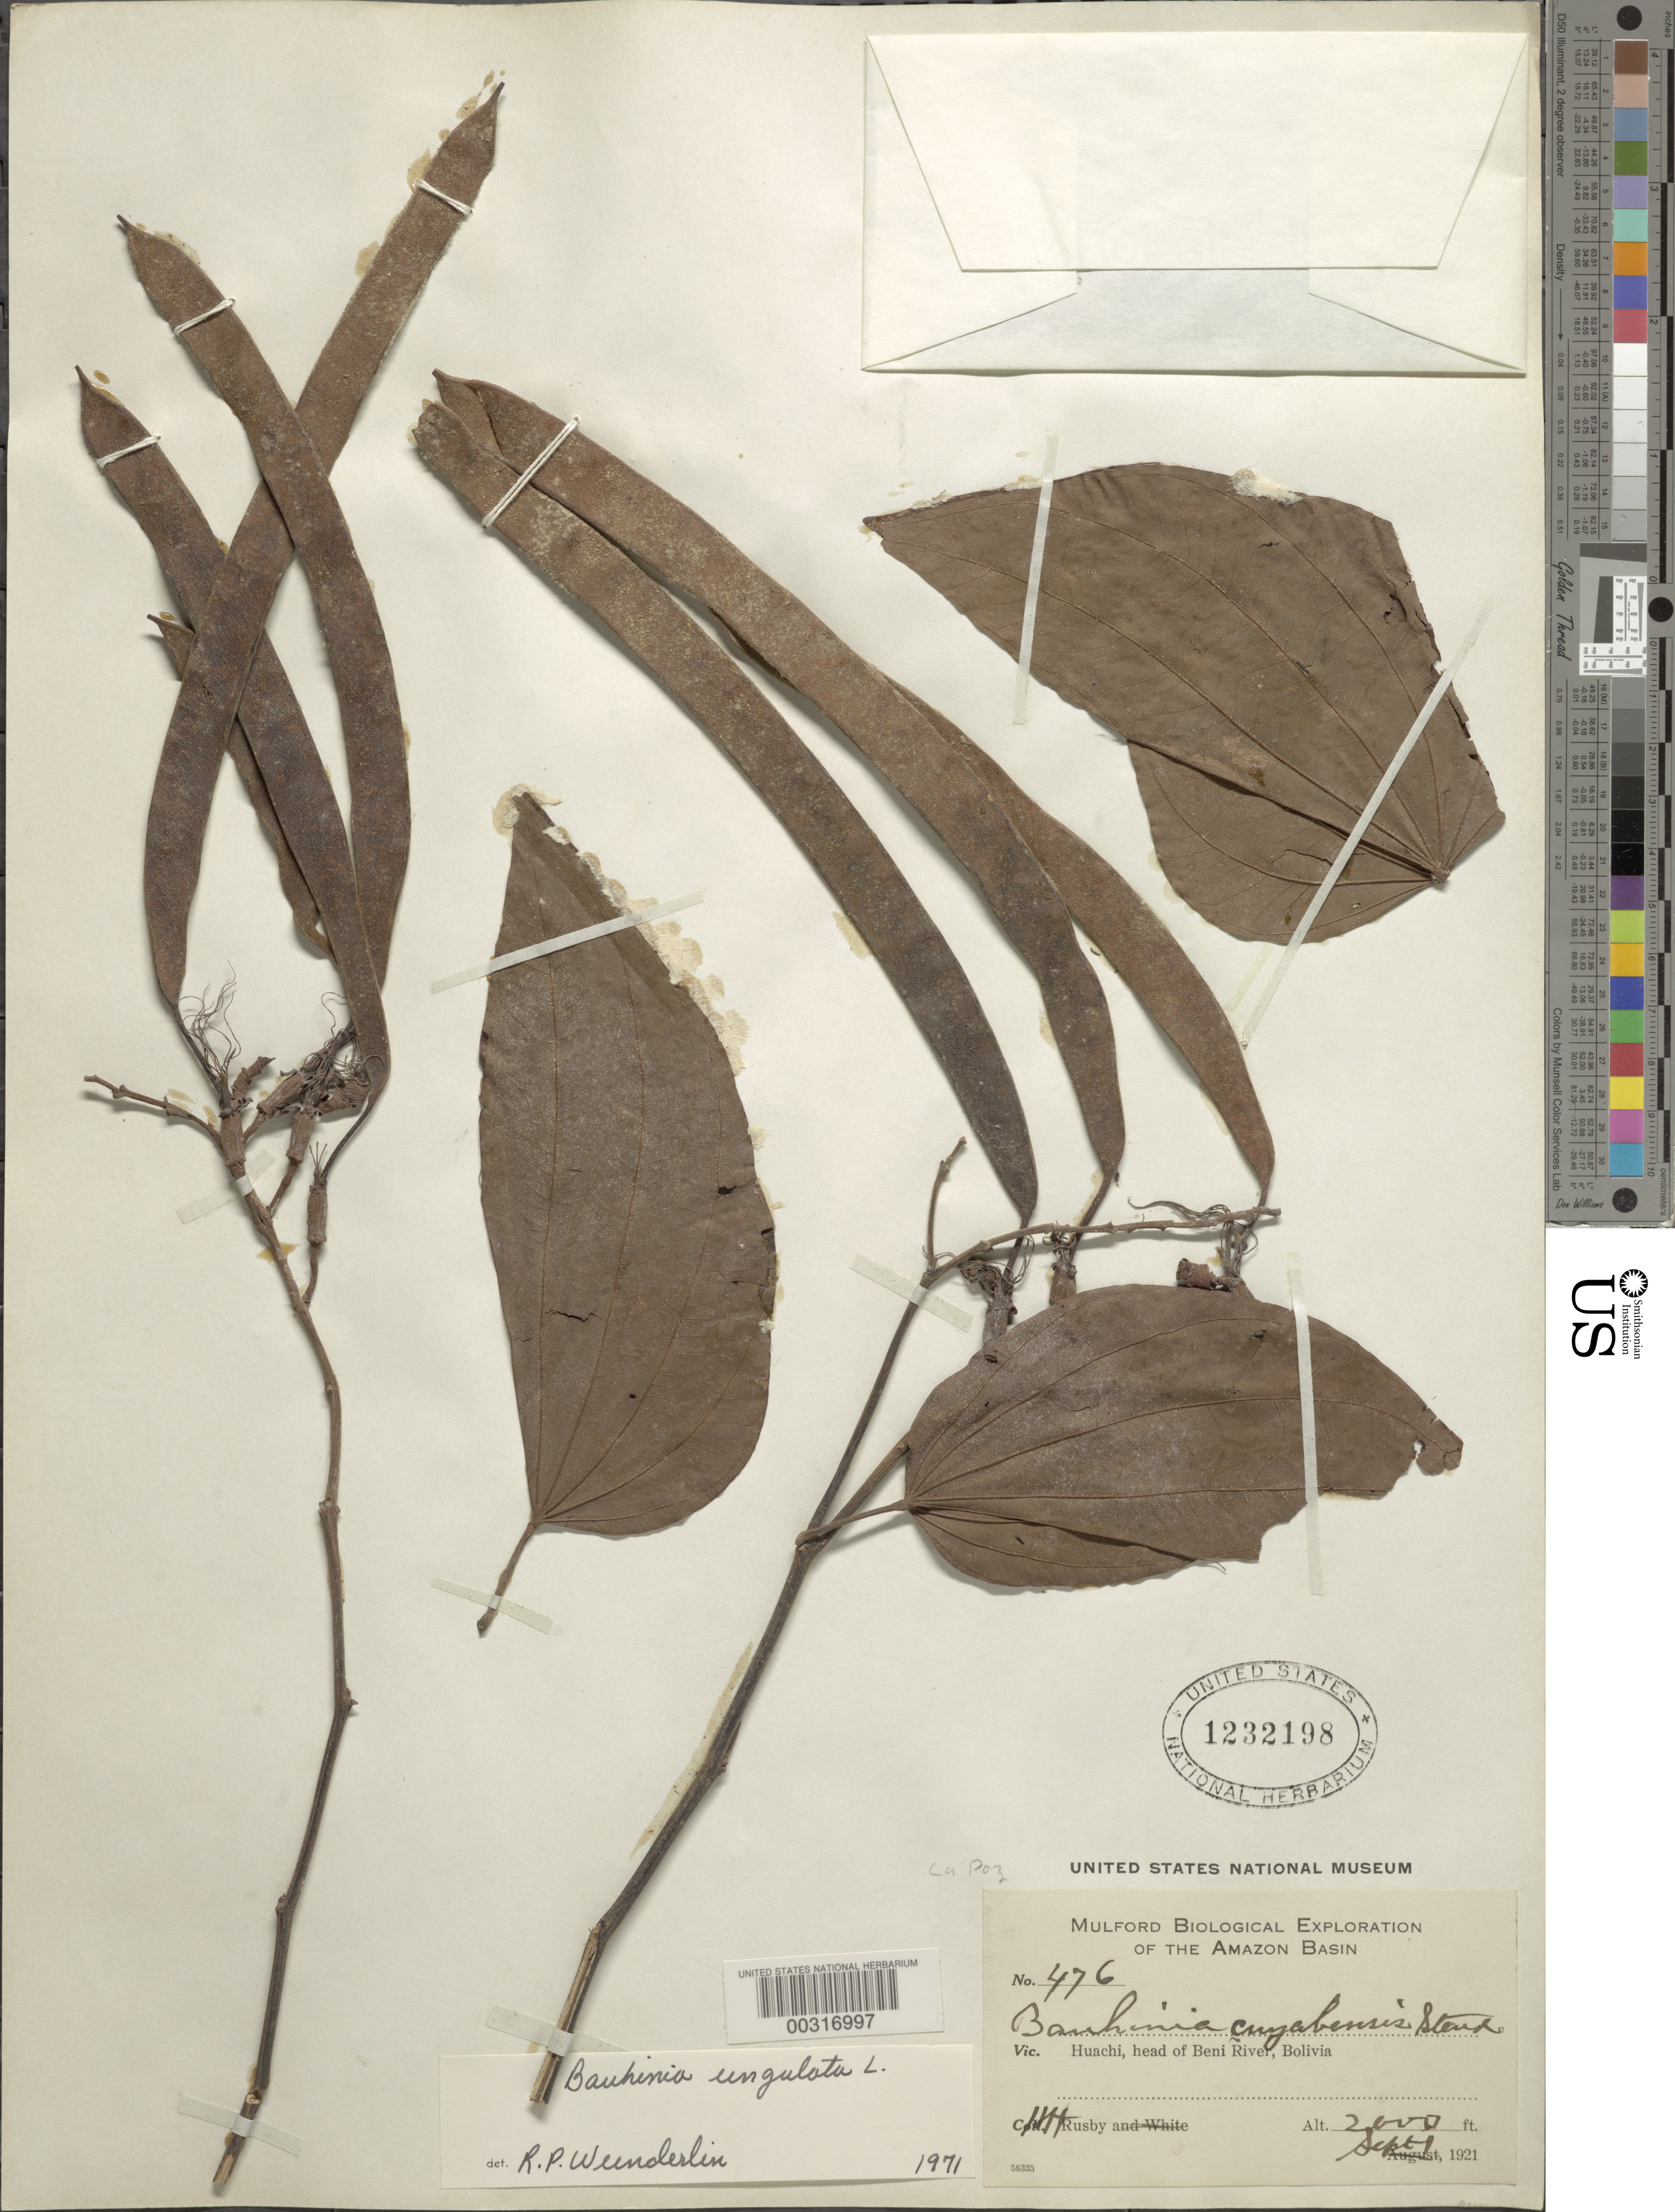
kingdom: Plantae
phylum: Tracheophyta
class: Magnoliopsida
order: Fabales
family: Fabaceae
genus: Bauhinia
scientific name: Bauhinia ungulata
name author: L.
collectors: H. H. Rusby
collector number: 476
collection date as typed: Sept 1, 1921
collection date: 1921-09-01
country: Bolivia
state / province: Beni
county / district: Iténez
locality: Huachi, head of Beni River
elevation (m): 610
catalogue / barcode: US 1232198